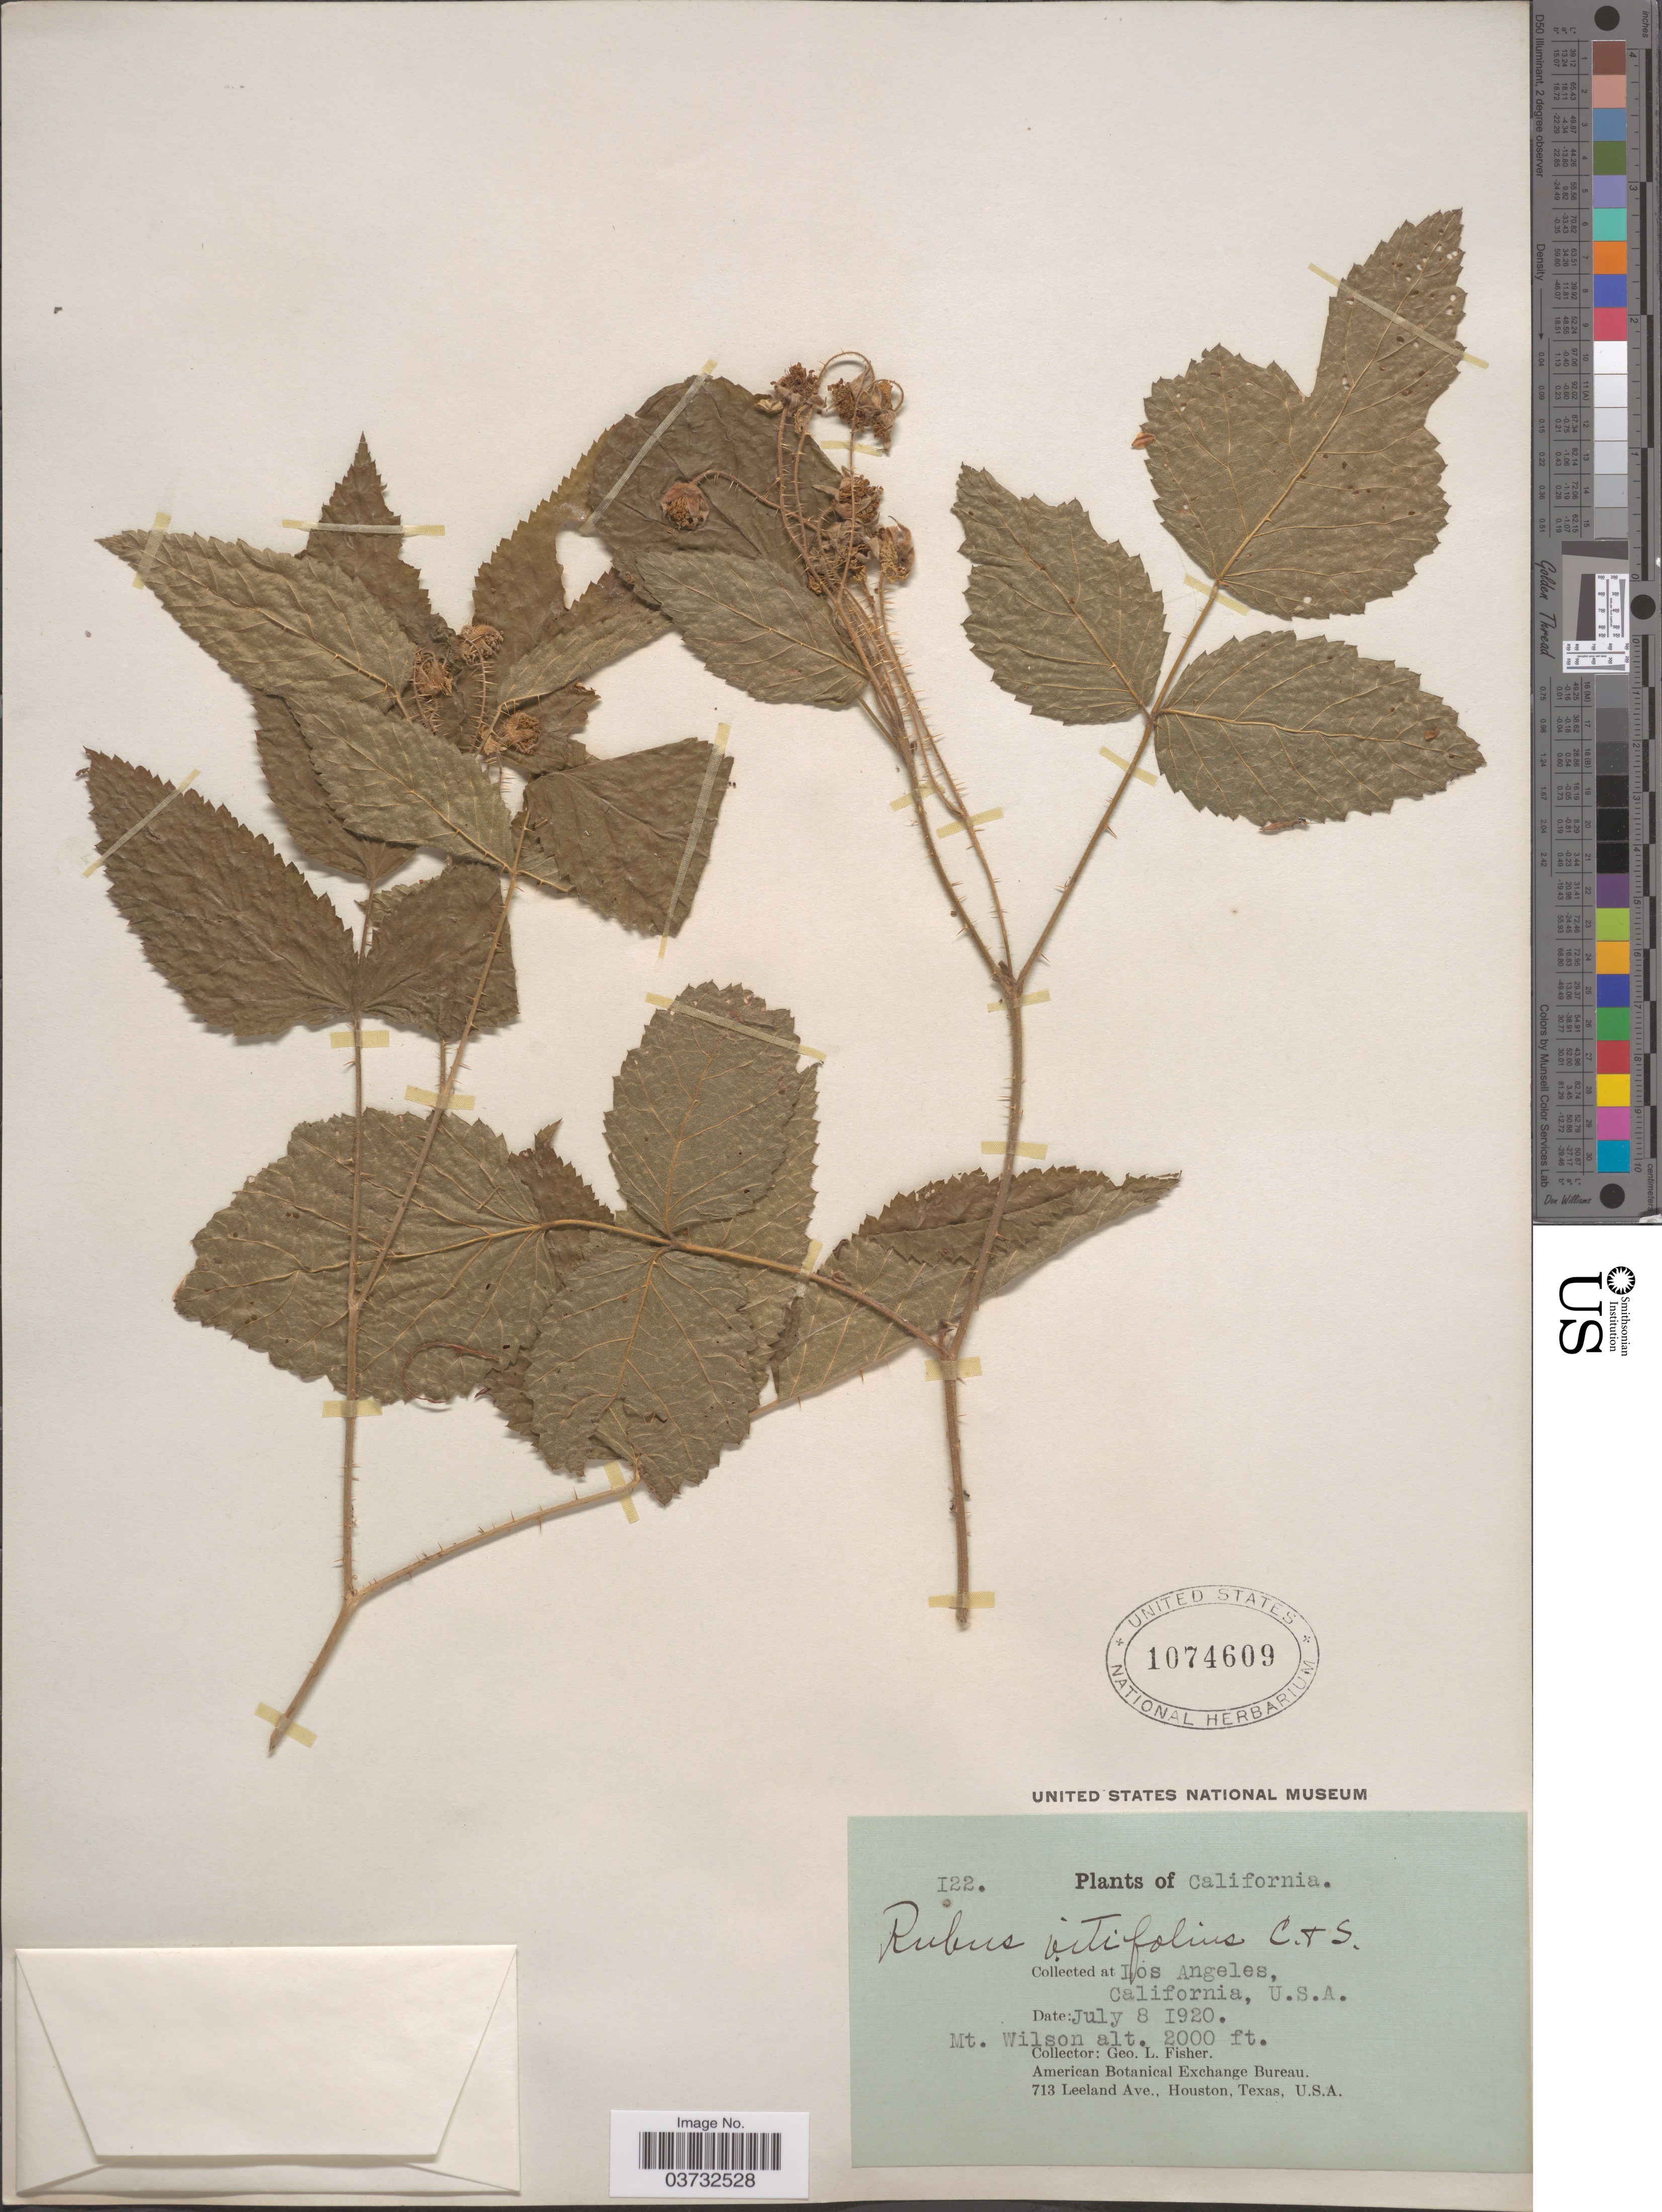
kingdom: Plantae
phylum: Tracheophyta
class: Magnoliopsida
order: Rosales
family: Rosaceae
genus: Rubus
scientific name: Rubus vitifolius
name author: Cham. & Schltdl.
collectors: G. L. Fisher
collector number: I22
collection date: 1920-07-08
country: United States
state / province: California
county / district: Los Angeles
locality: Los Angeles. Mt. Wilson.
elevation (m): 610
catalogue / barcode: US 1074609